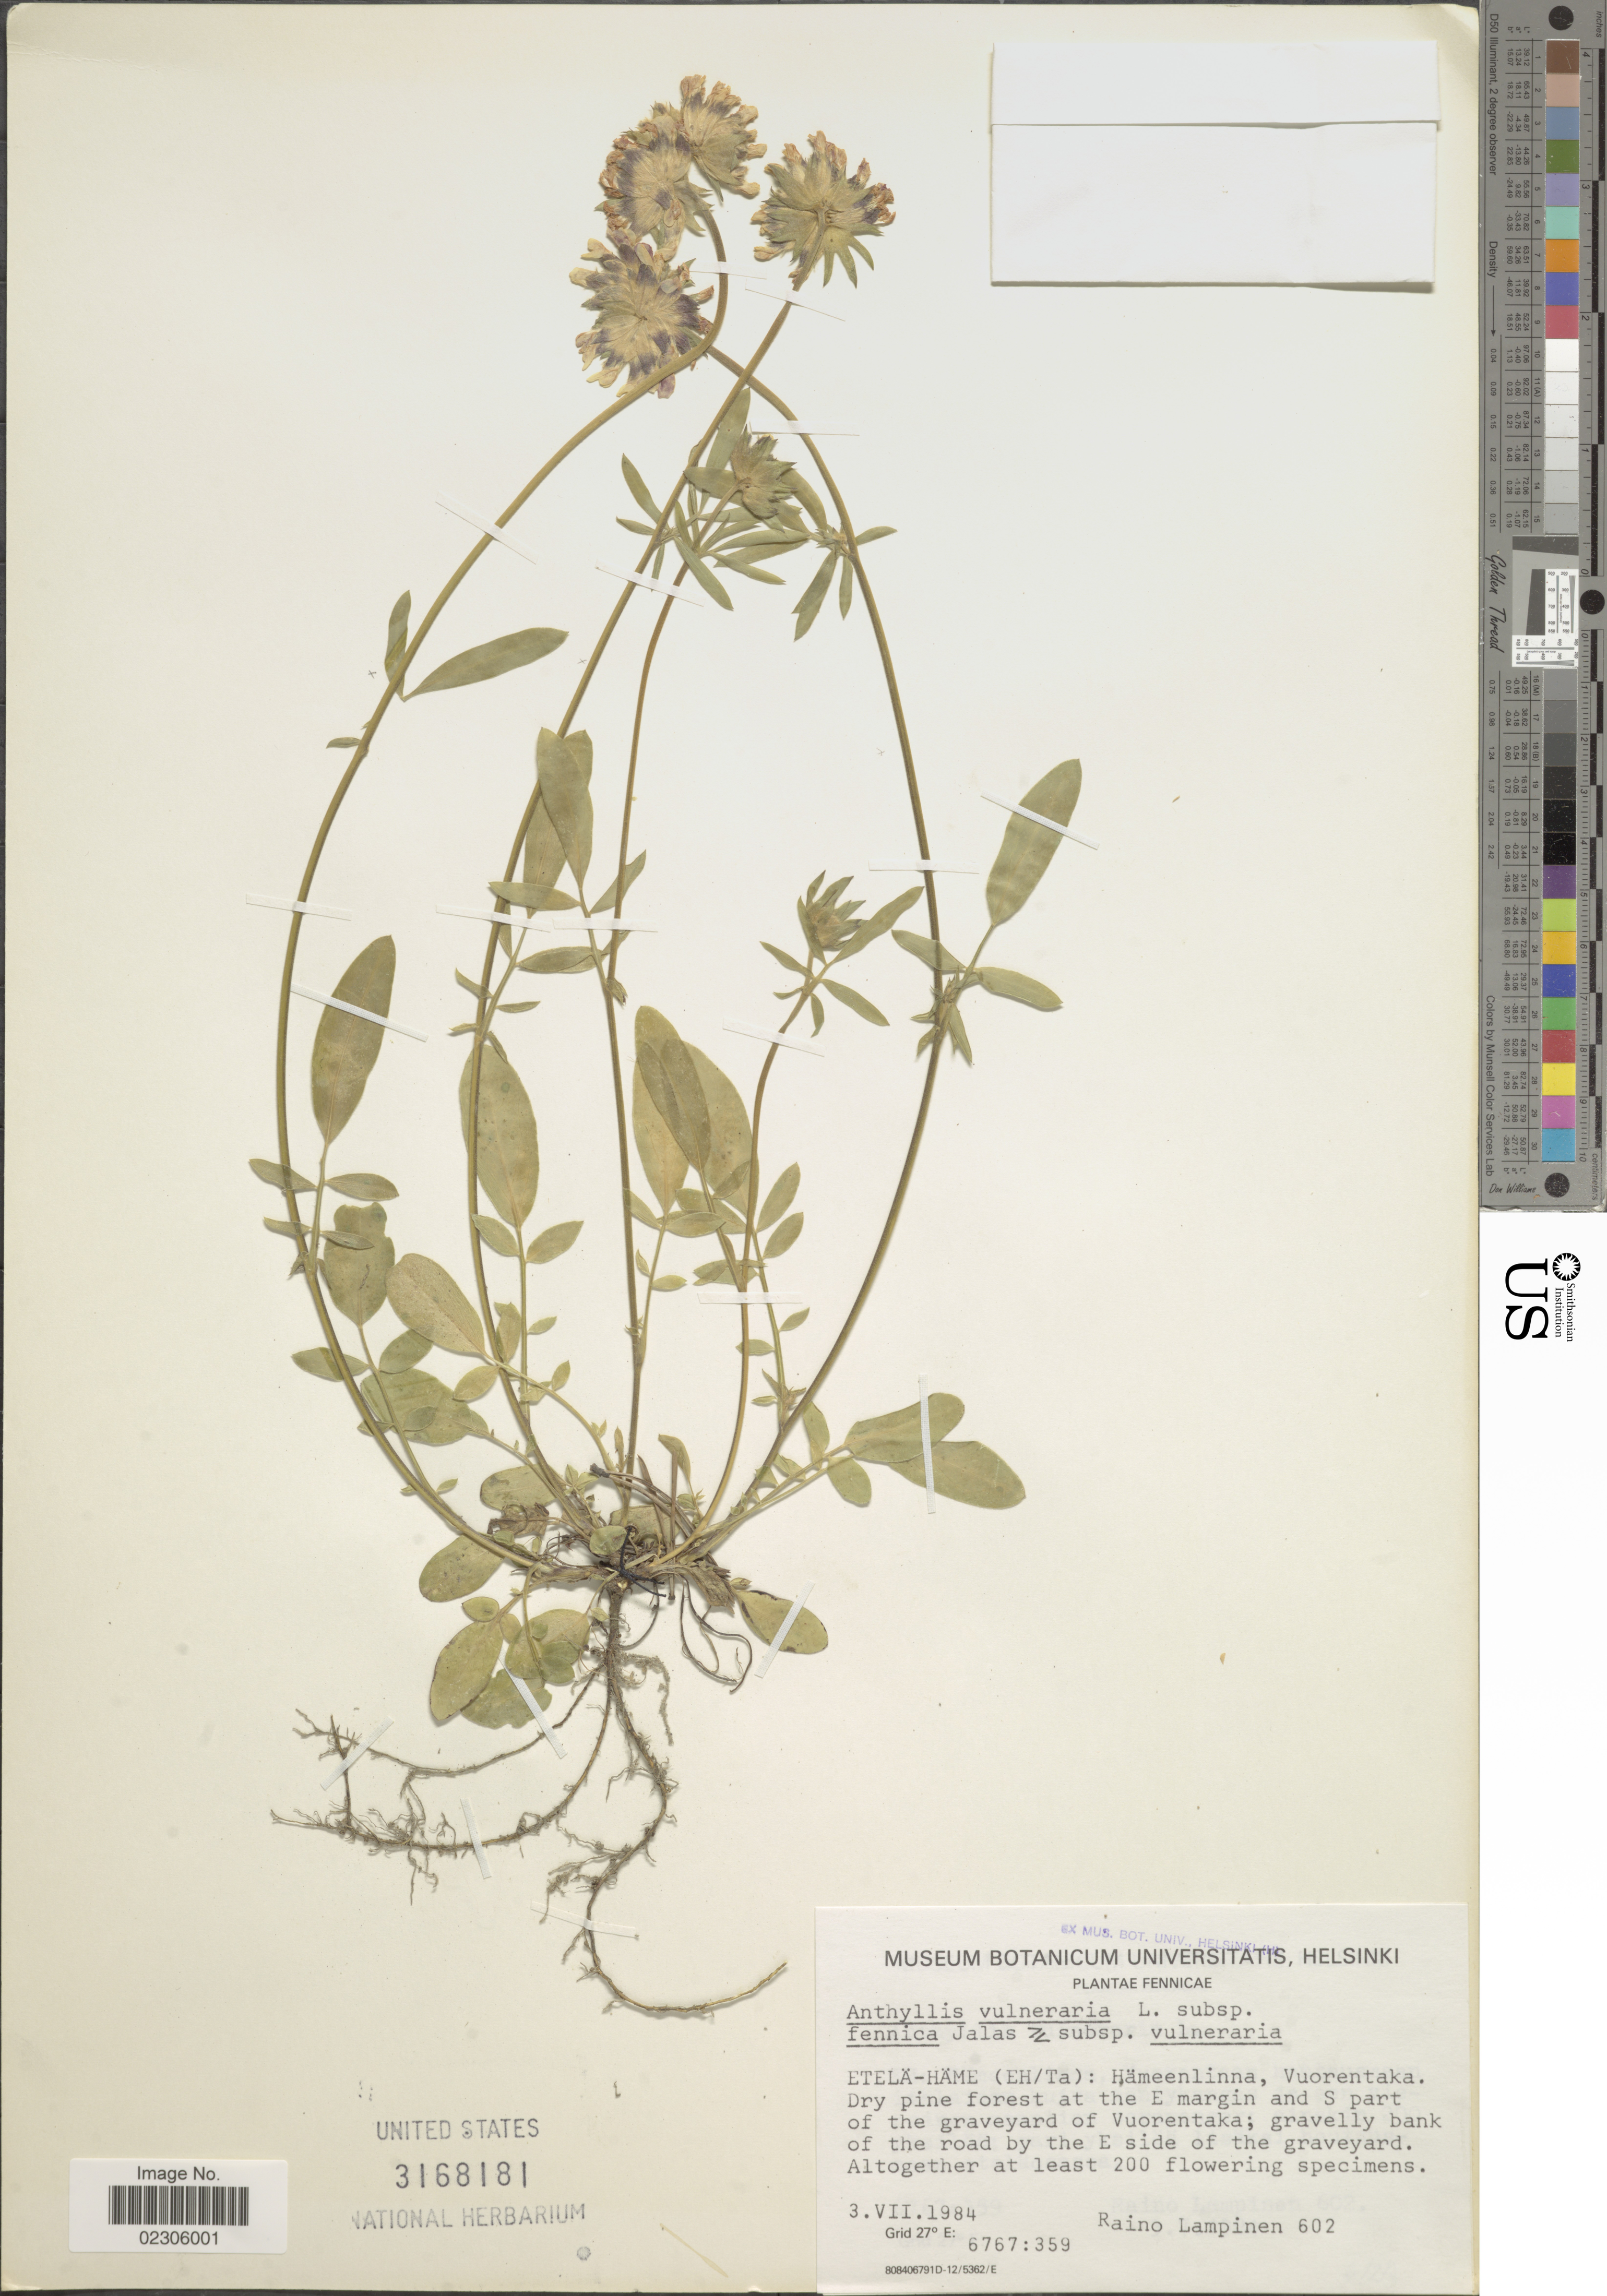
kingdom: Plantae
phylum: Tracheophyta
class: Magnoliopsida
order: Fabales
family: Fabaceae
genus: Anthyllis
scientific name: Anthyllis vulneraria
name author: L.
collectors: R. Lampinen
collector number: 602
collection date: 1984-07-03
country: Finland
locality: Fennicae, Etela-Hame (Eh/Ta), Hameenlinna, Vuorentaka, E margin and S part of the graveyard of Vuorentaka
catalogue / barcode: US 3168181